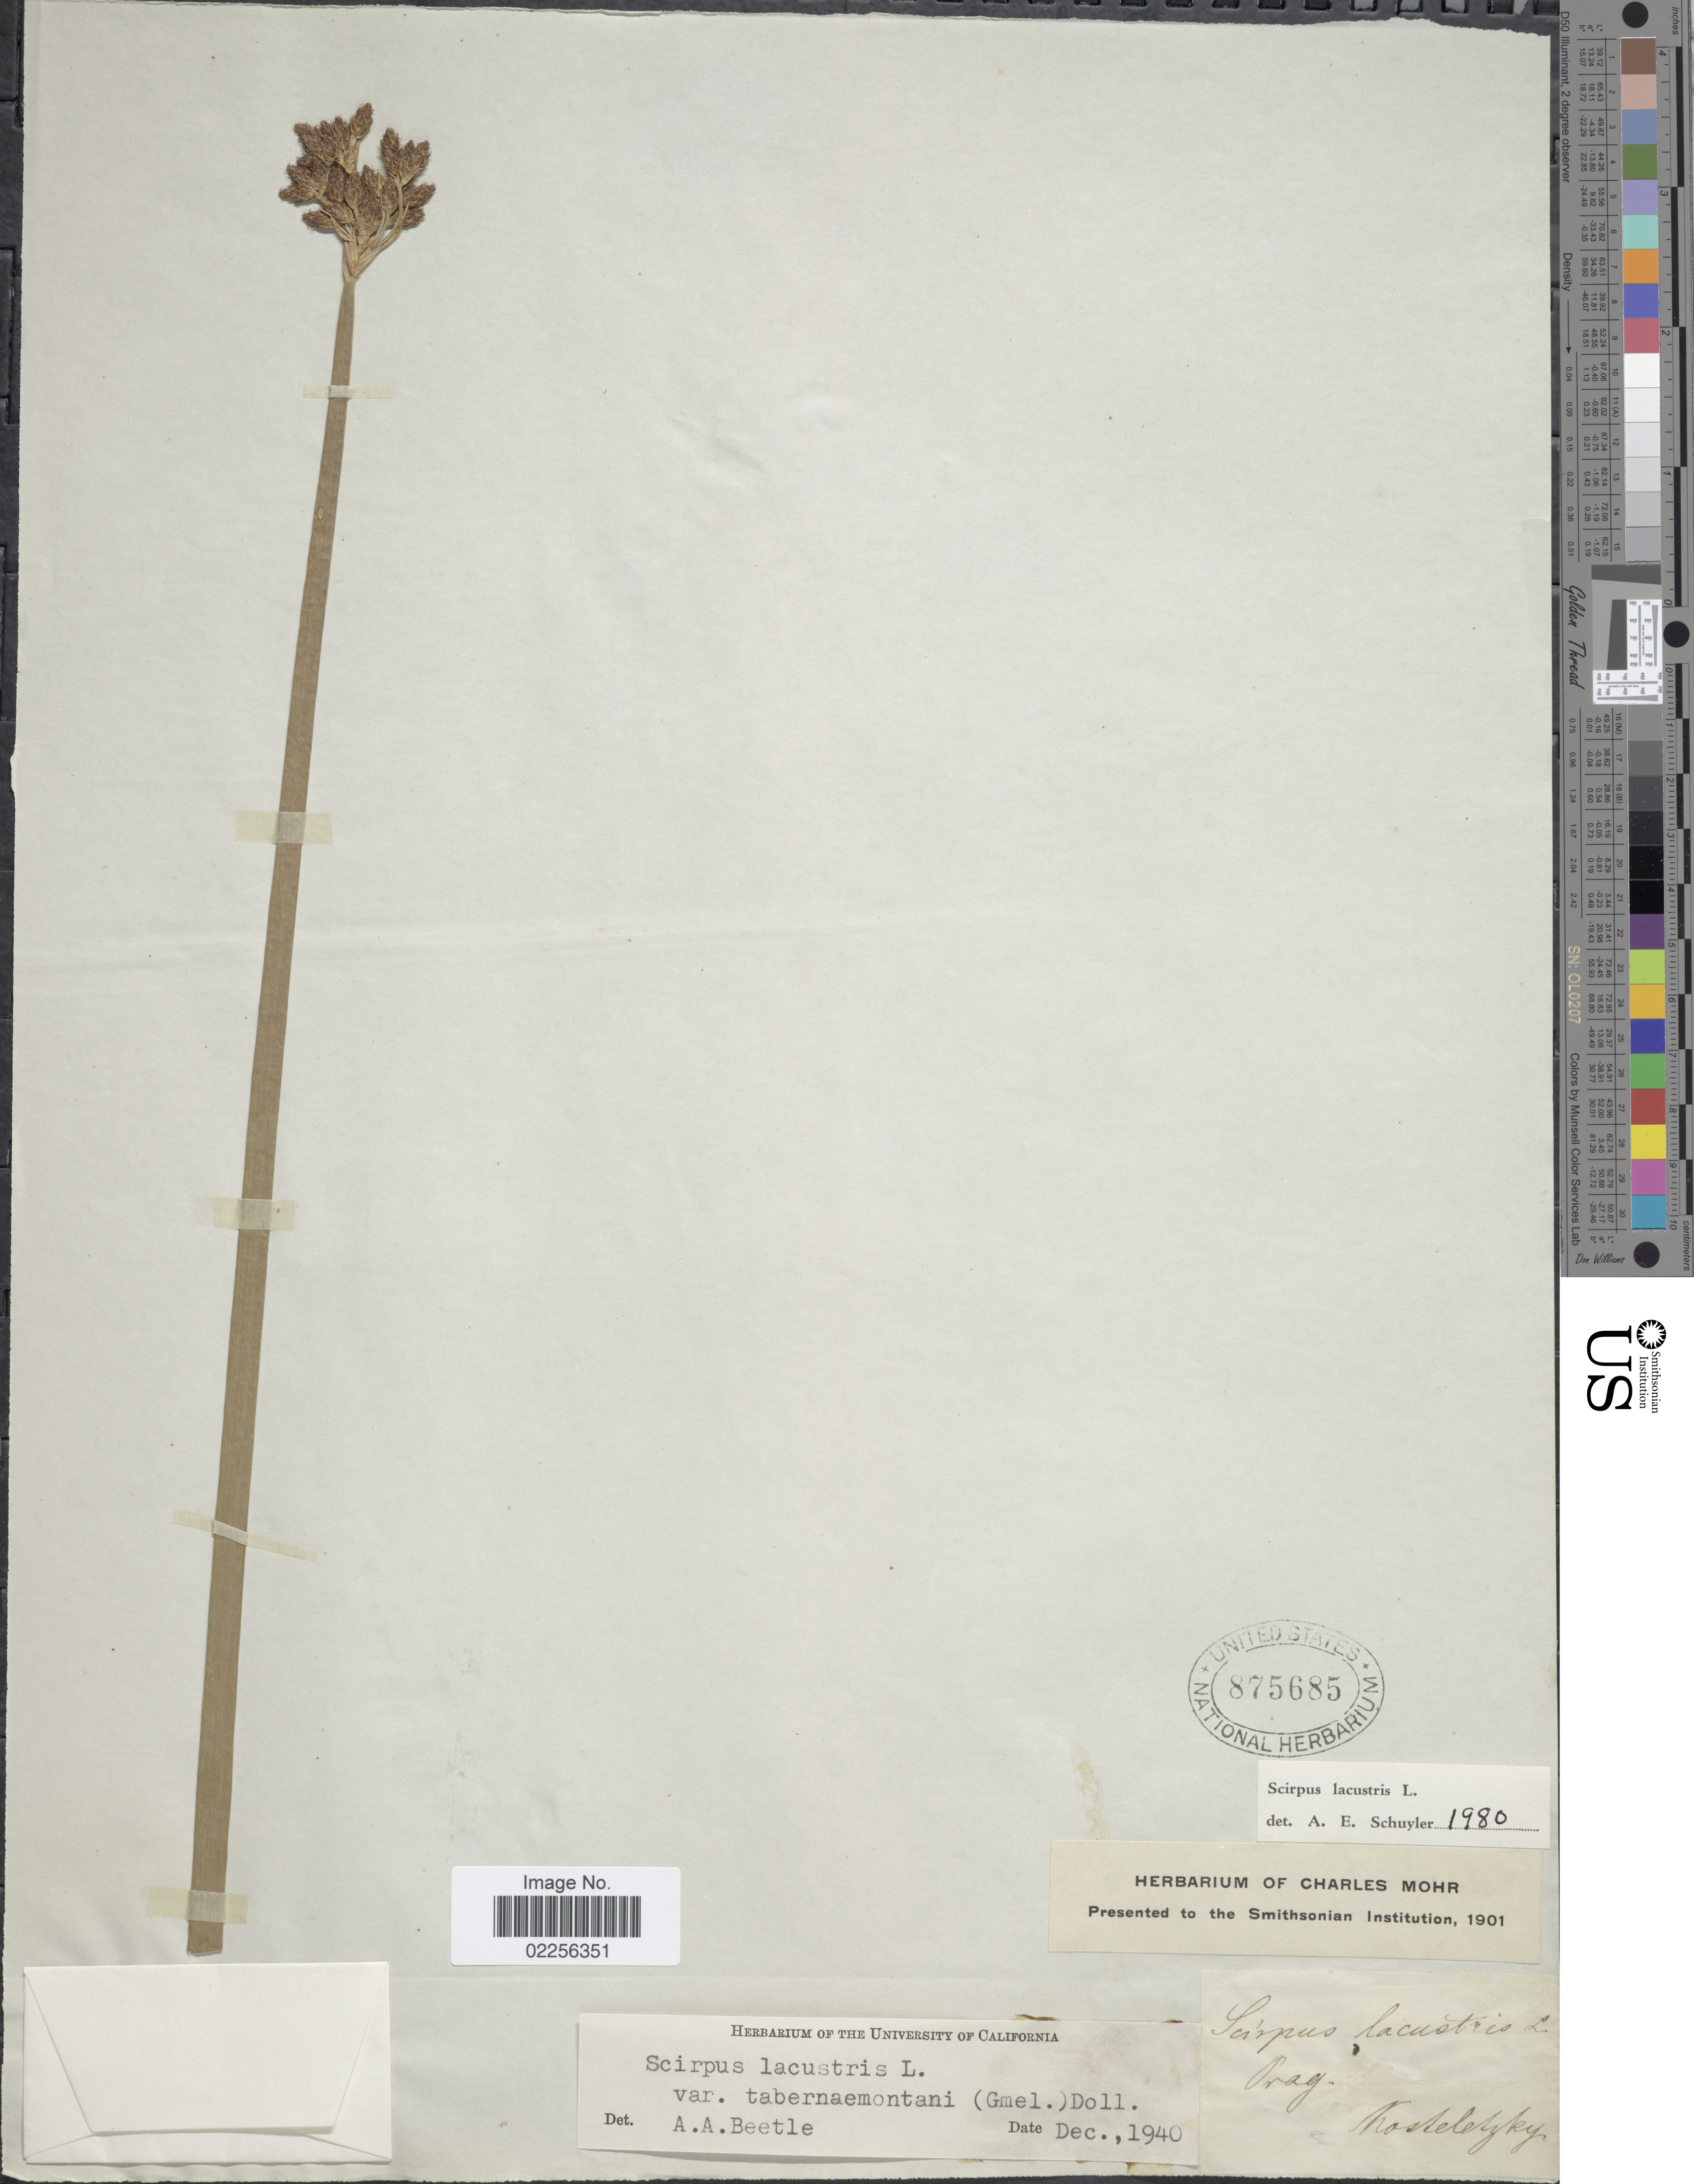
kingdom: Plantae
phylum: Tracheophyta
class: Liliopsida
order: Poales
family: Cyperaceae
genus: Schoenoplectus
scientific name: Schoenoplectus lacustris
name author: (L.) Palla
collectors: Kosteletzky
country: Czechia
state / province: Prague, Capital District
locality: Prag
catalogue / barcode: US 875685